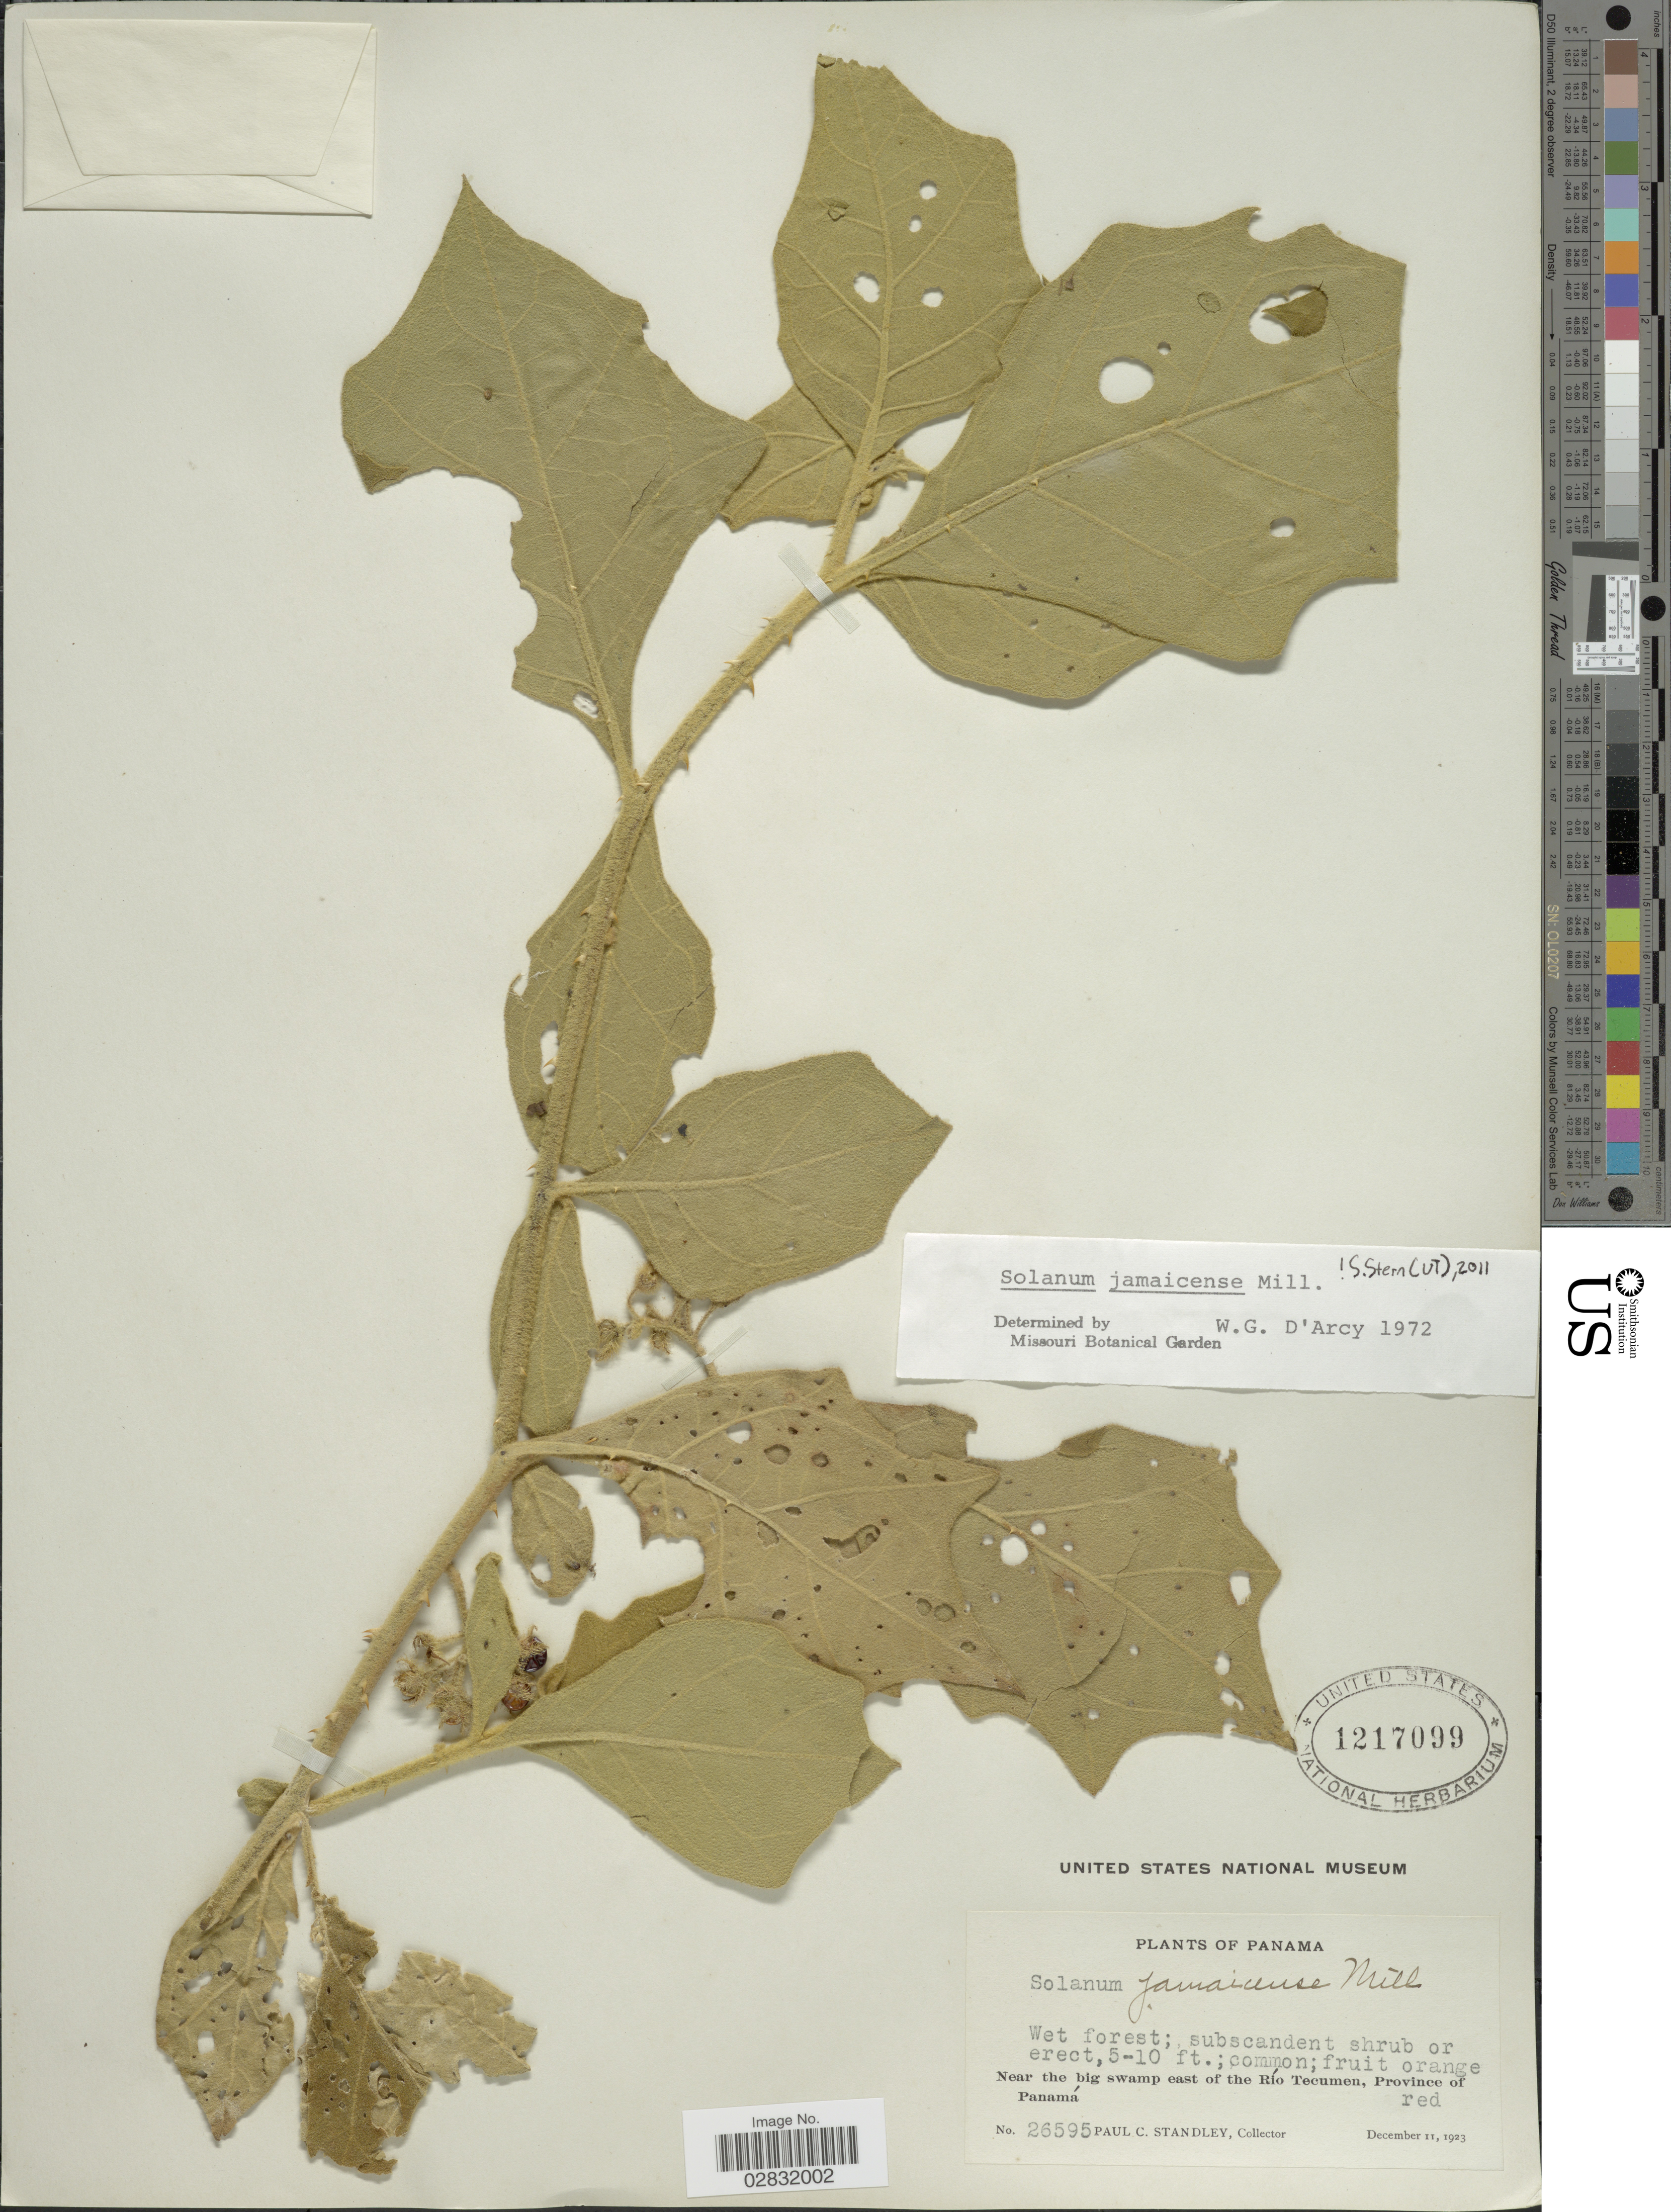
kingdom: Plantae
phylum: Tracheophyta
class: Magnoliopsida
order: Solanales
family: Solanaceae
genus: Solanum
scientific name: Solanum jamaicense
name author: Mill.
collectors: P. C. Standley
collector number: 26495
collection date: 1923-12-11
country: Panama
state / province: Panamá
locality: Near the big swamp east of the Río Tecumen, Province of Panamá.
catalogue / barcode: US 1217099